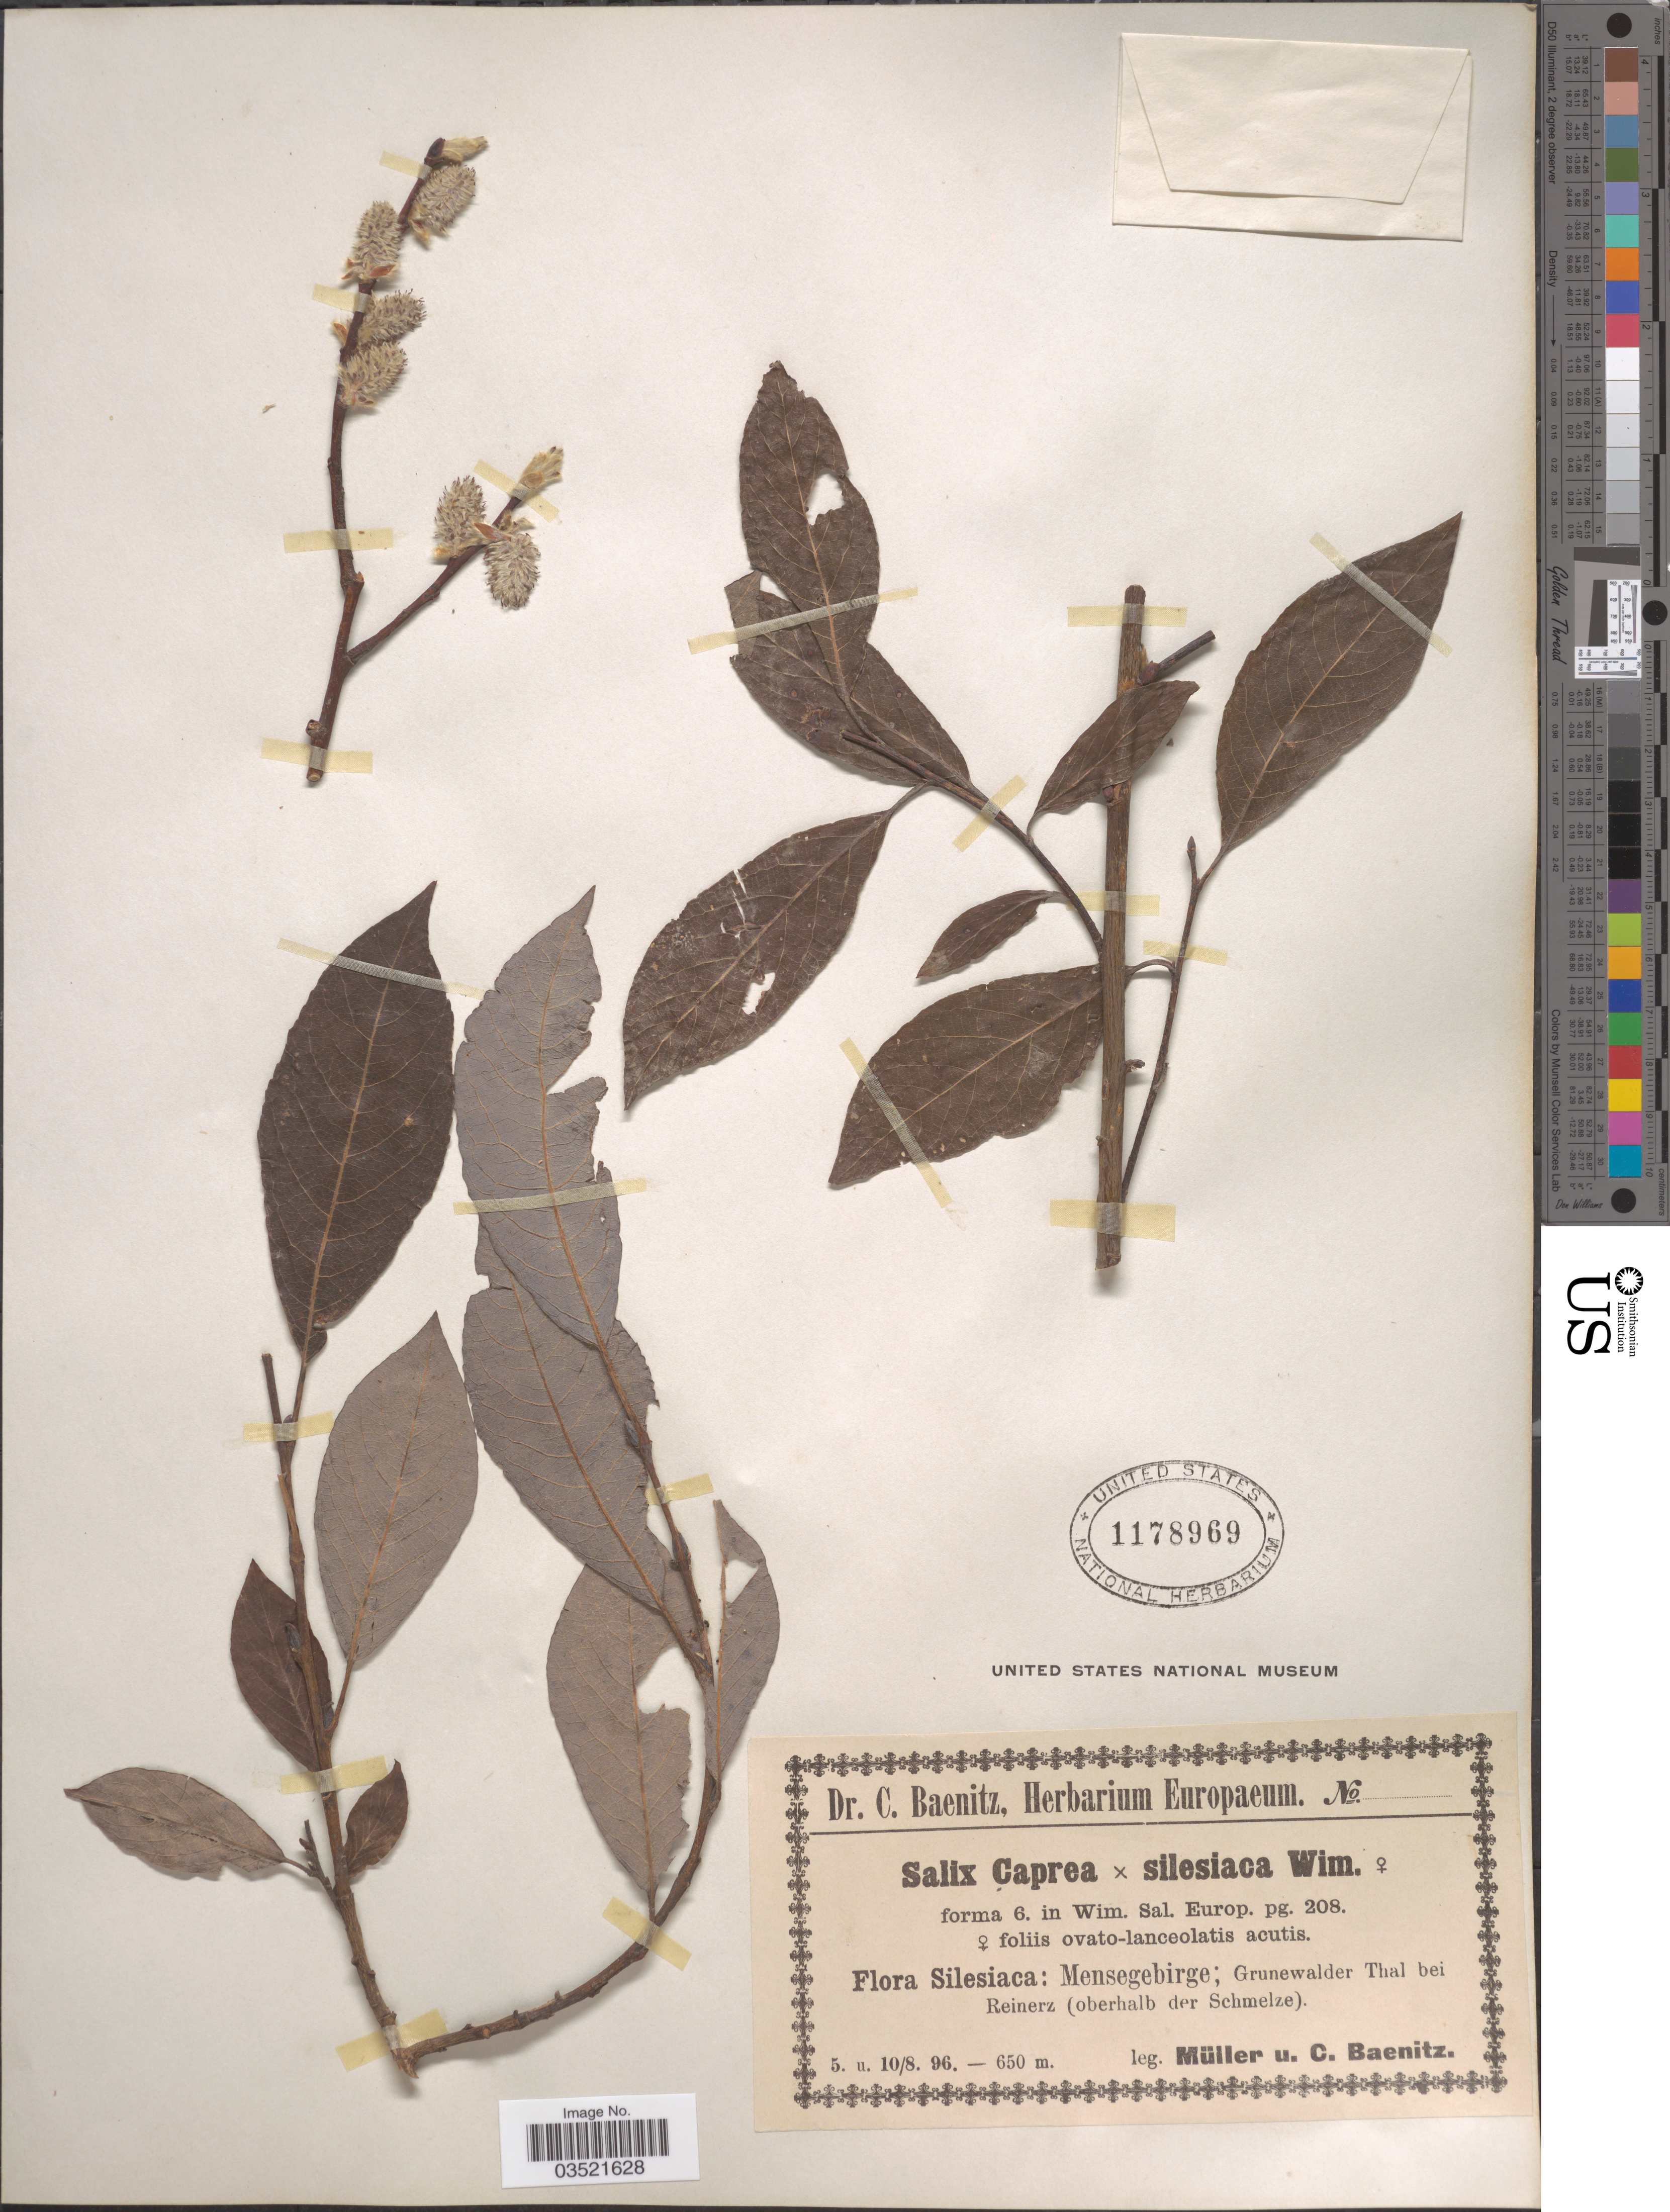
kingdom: Plantae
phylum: Tracheophyta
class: Magnoliopsida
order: Malpighiales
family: Salicaceae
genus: Salix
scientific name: Salix caprea x S. silesiaca Willd.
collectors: -- Müller & C. G. Baenitz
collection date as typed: Transcribed d/m/y: 5/8/96 to 10/8/96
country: Poland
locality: Silesiaca: Mensegebirge; Grunewalder Thal bei Reinerz (oberhalb der Schmelze).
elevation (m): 650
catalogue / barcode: US 1178969